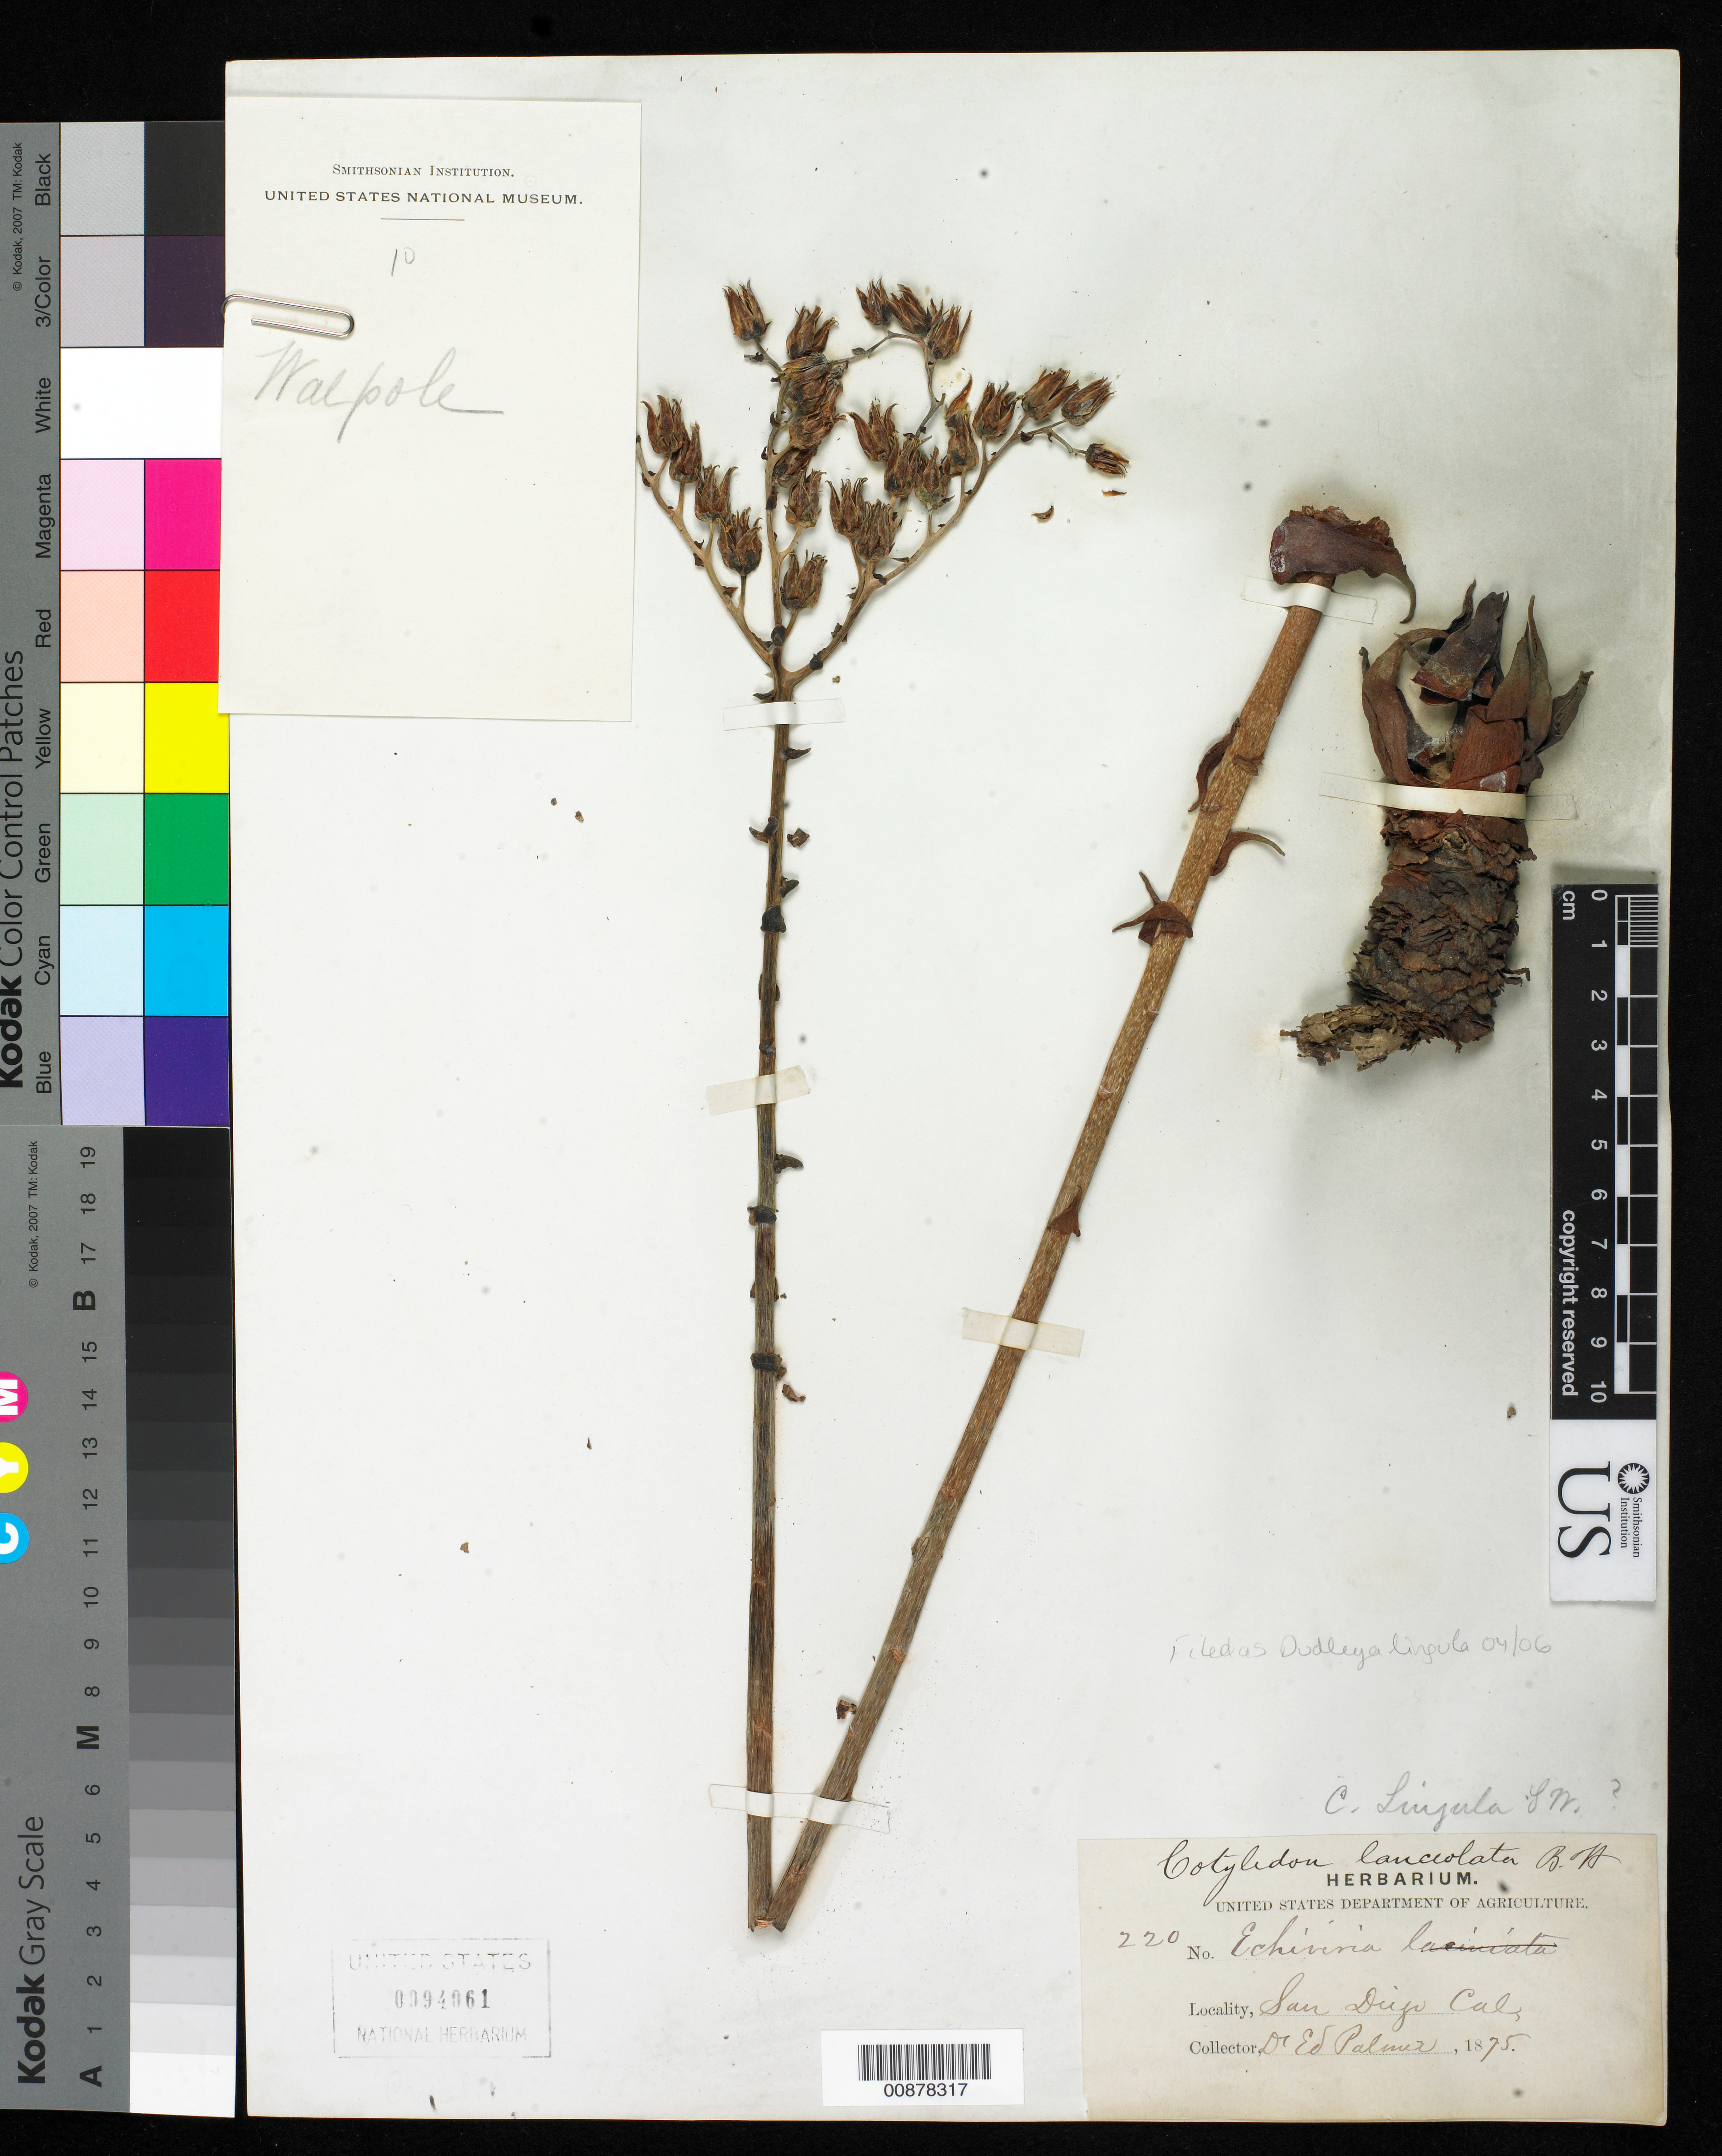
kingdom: Plantae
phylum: Tracheophyta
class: Magnoliopsida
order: Saxifragales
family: Crassulaceae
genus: Dudleya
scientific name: Dudleya lingula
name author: (S. Watson) Britton & Rose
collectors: E. Palmer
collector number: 220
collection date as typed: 1875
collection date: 1875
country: United States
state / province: California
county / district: San Diego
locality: San Diego, California.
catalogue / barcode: US 94061